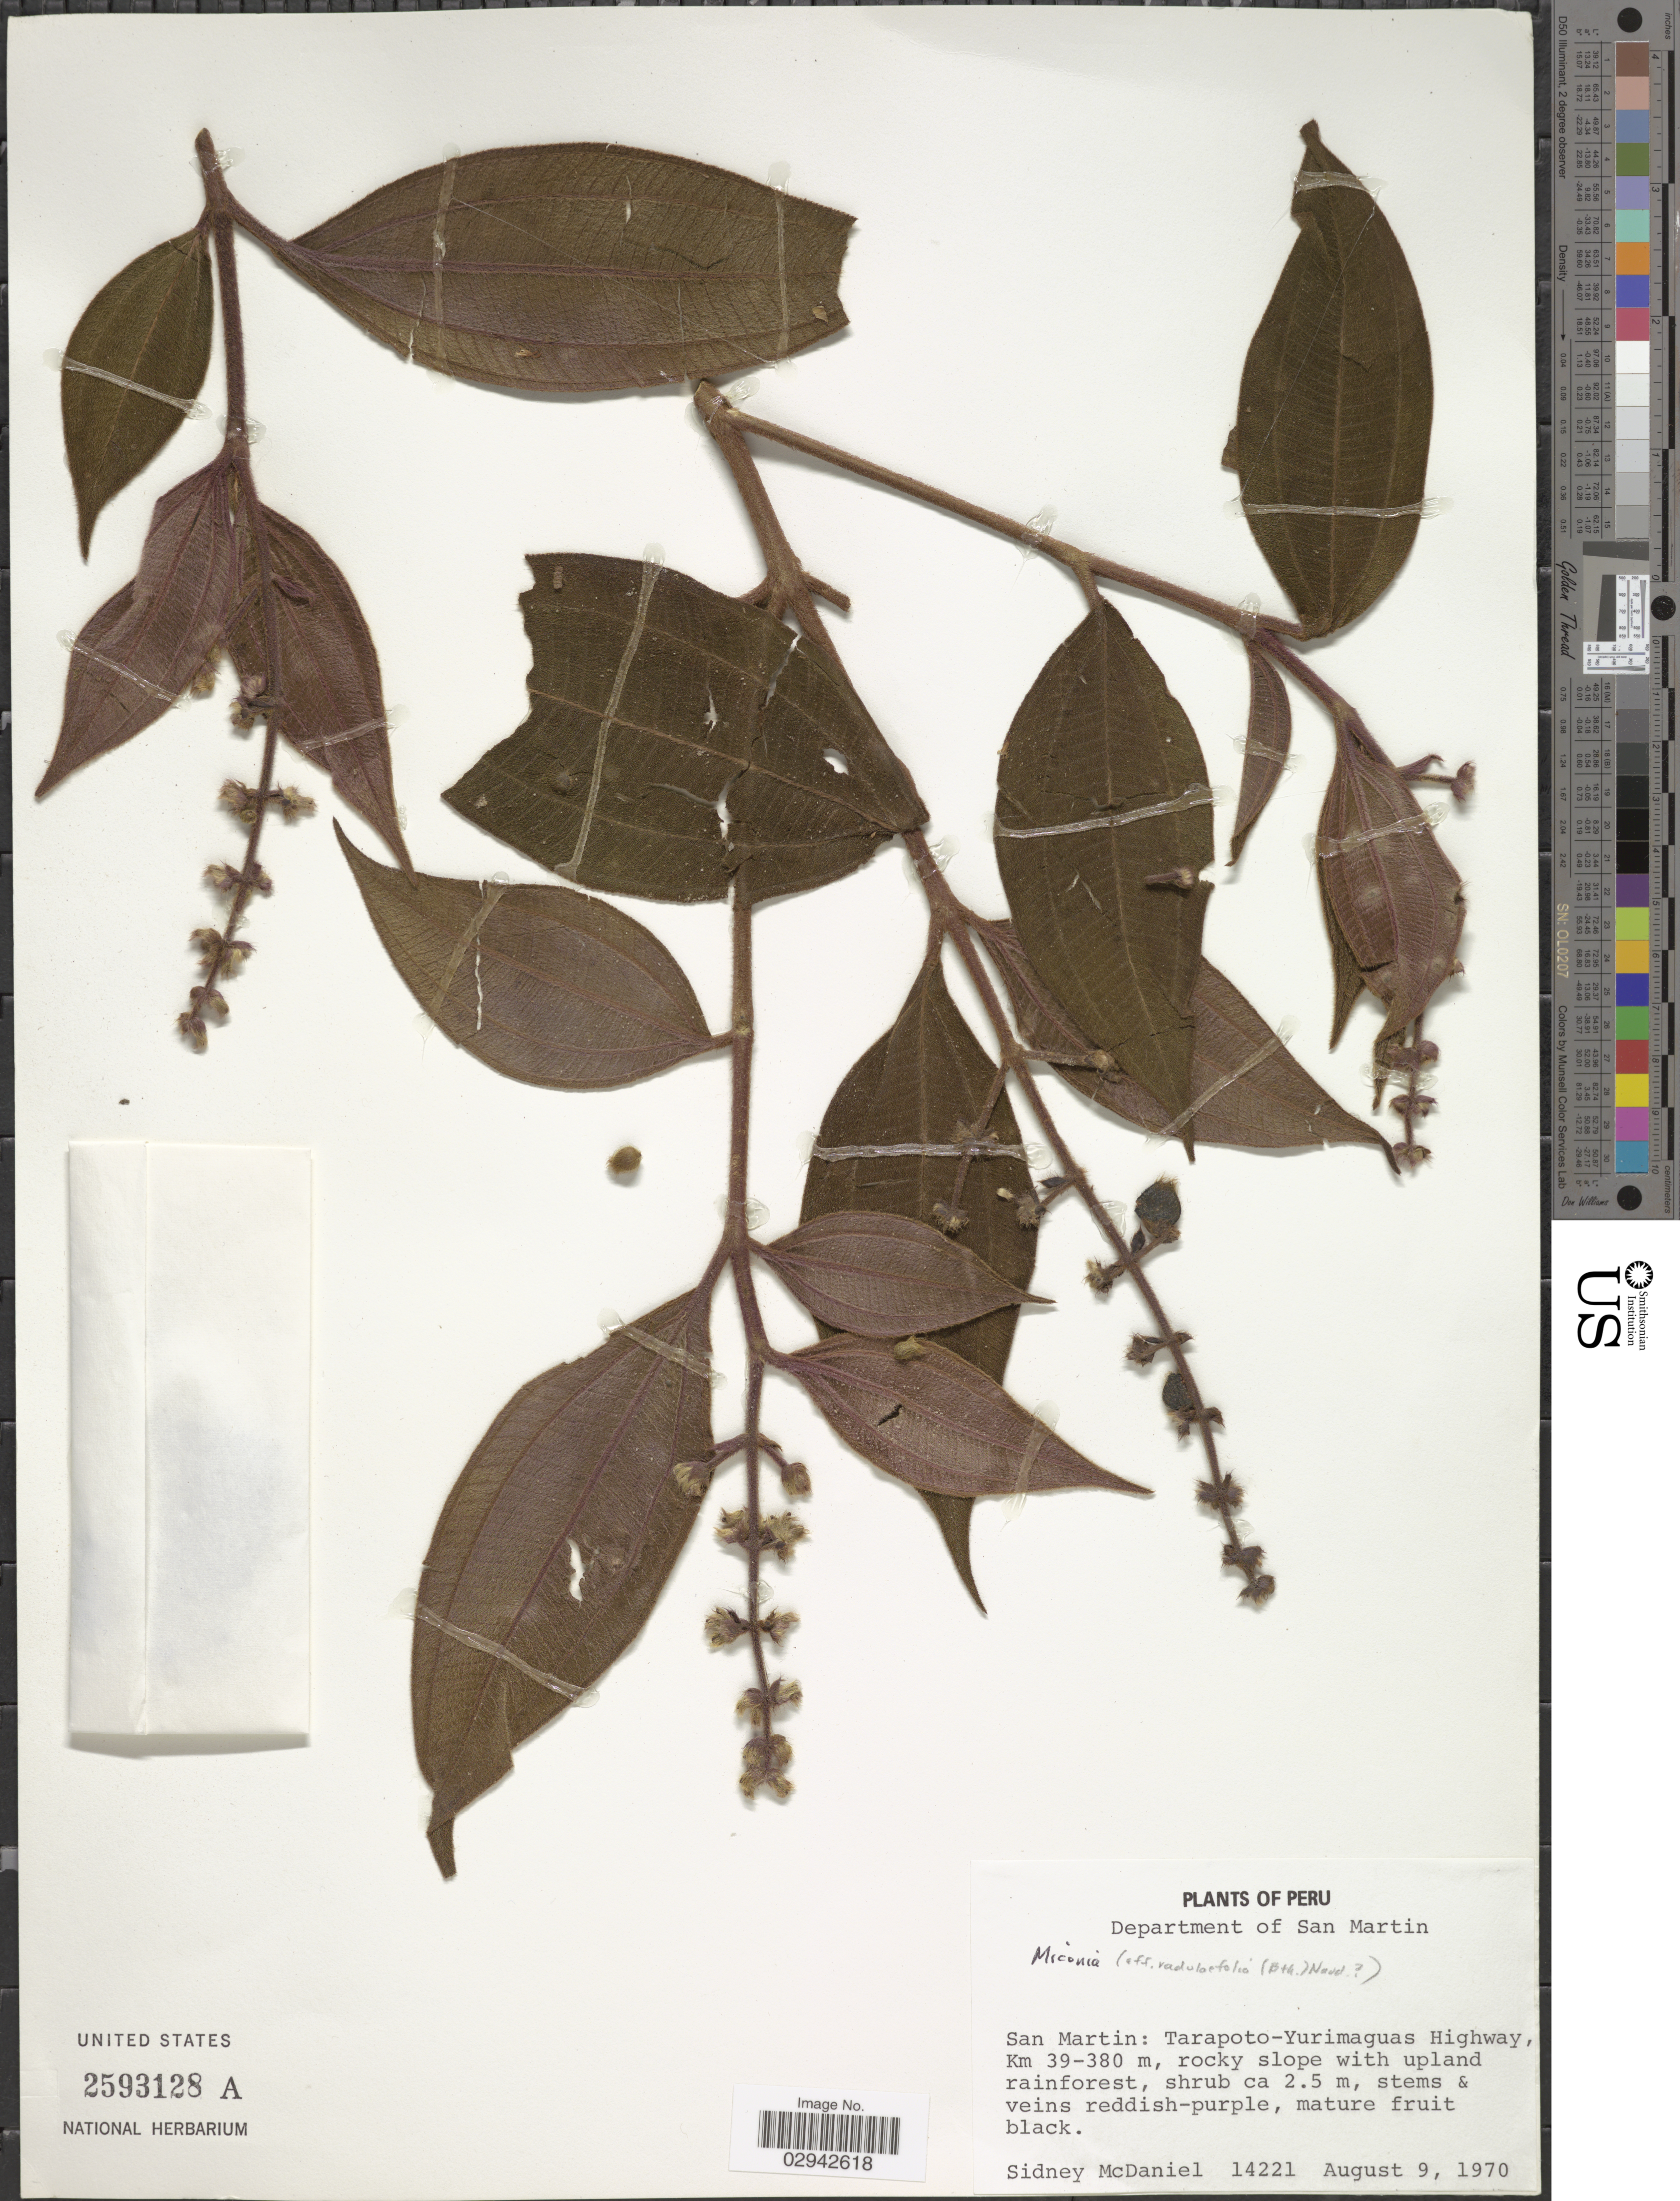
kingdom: Plantae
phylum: Tracheophyta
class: Magnoliopsida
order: Myrtales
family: Melastomataceae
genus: Miconia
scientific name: Miconia radulifolia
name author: (Benth.) Naudin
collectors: S. McDaniel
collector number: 14221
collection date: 1970-08-09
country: Peru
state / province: San Martín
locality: Department of San Martín, Tarapoto-Yurimaguas Highway, Km 39-380 m., rocky slope with upland rainforest.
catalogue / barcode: US 2593128A